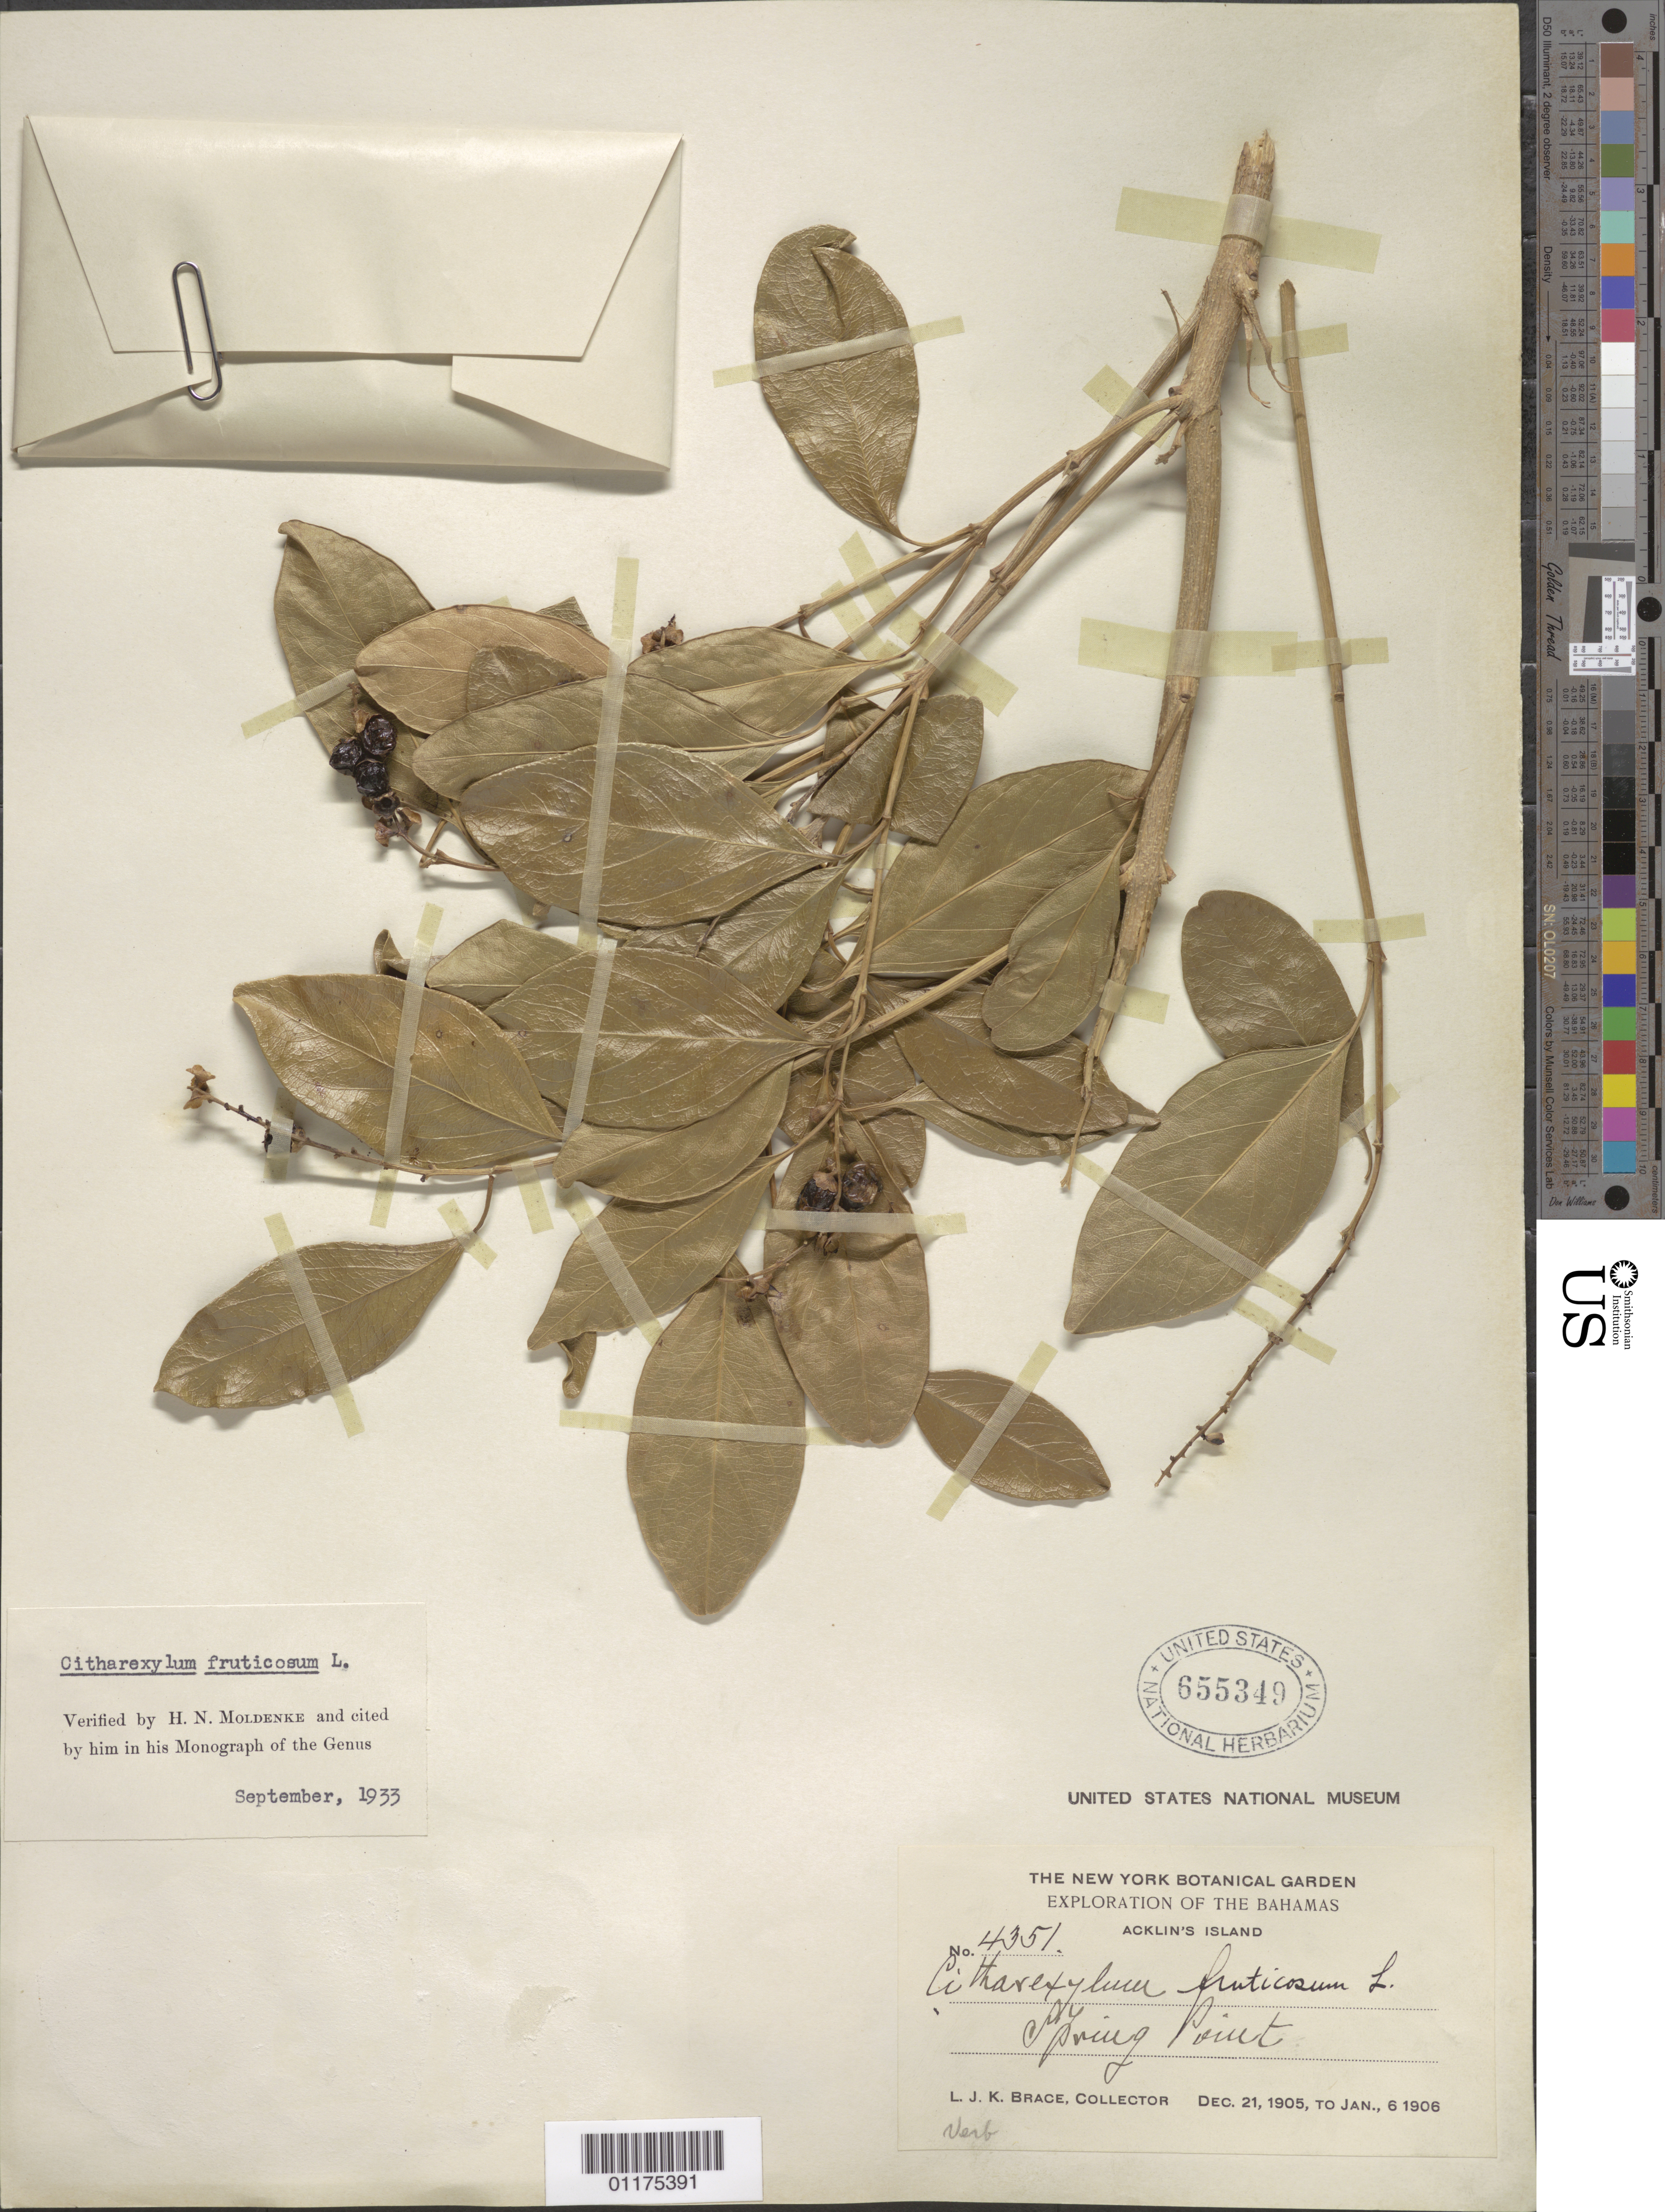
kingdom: Plantae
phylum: Tracheophyta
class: Magnoliopsida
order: Lamiales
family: Verbenaceae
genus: Citharexylum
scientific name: Citharexylum fruticosum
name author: L.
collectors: L. J. K. Brace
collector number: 4351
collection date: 1905-12-21/1906-01-06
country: Bahamas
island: Acklin's Island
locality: Acklin's Island, New York Botanical Garden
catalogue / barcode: US 655349